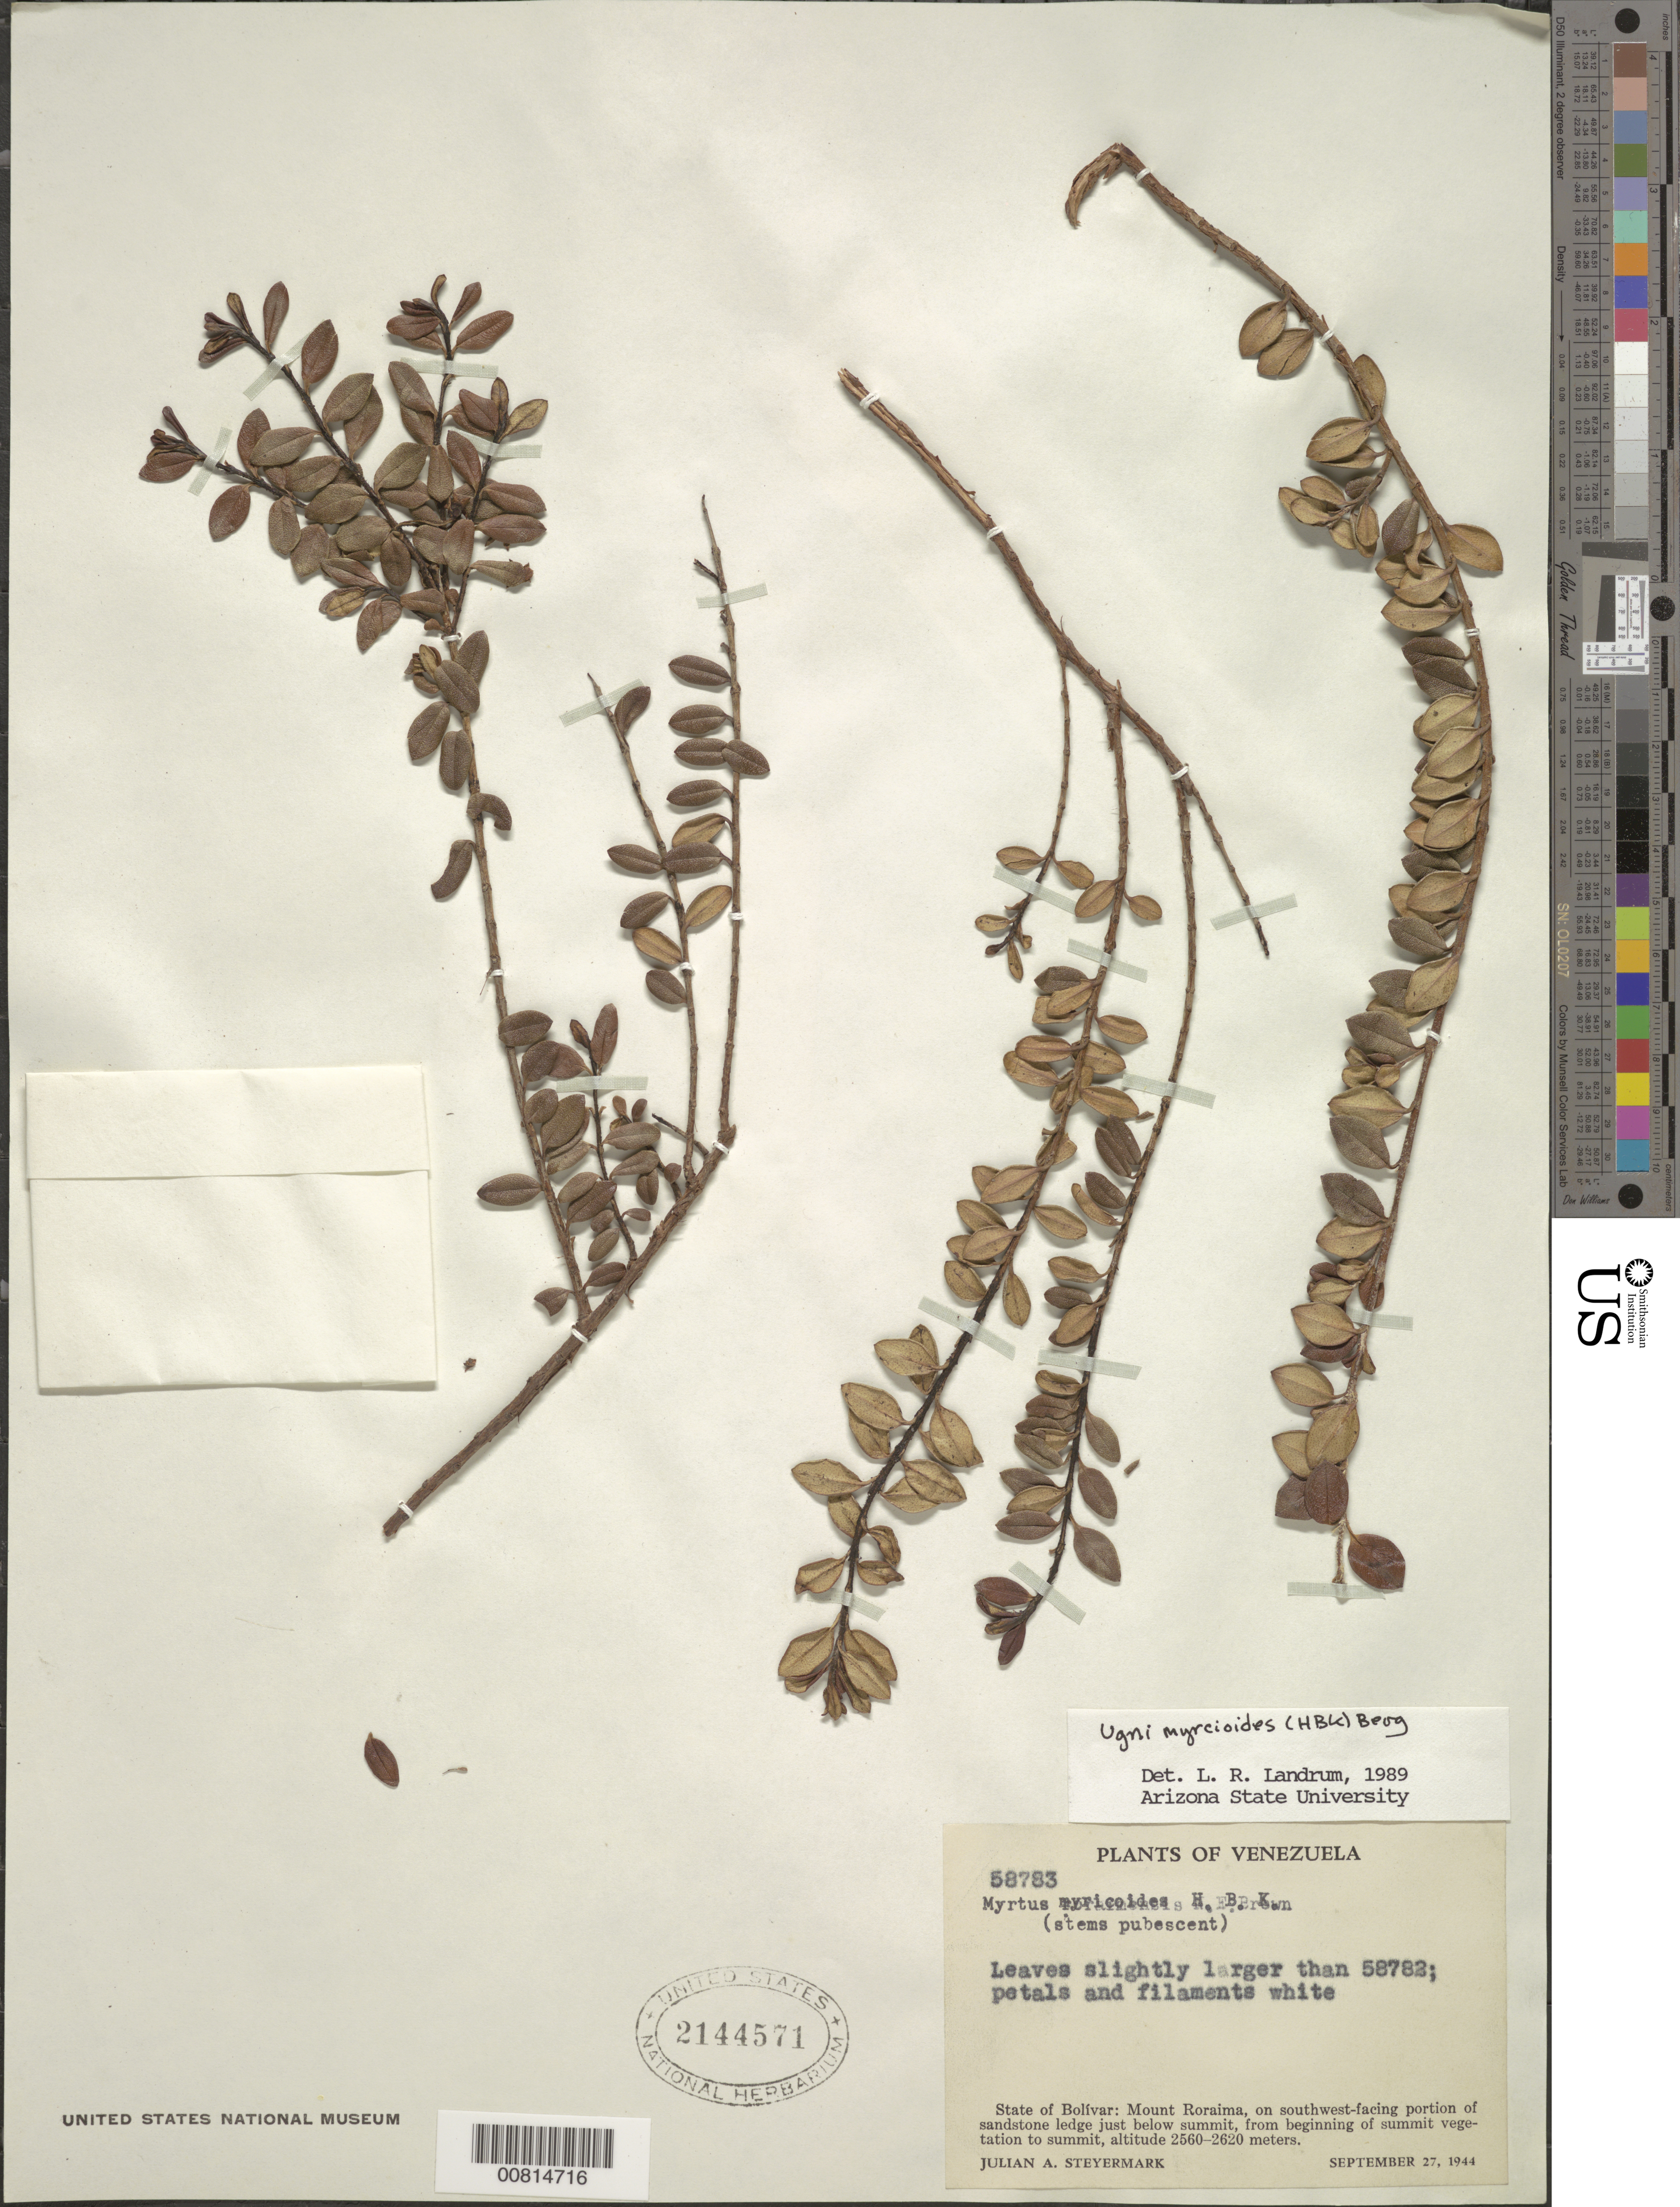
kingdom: Plantae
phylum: Tracheophyta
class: Magnoliopsida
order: Myrtales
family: Myrtaceae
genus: Ugni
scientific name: Ugni myricoides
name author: (Kunth) O. Berg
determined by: Landrum, L. R.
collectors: J. Steyermark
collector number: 58783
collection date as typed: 27-Sep-44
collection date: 1944-09-27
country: Venezuela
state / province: Bolívar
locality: Mt. Roraima, just below summit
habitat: SW-facing sandstone ledge, from beginning of summit vegetation to summit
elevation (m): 2560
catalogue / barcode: US 2144571